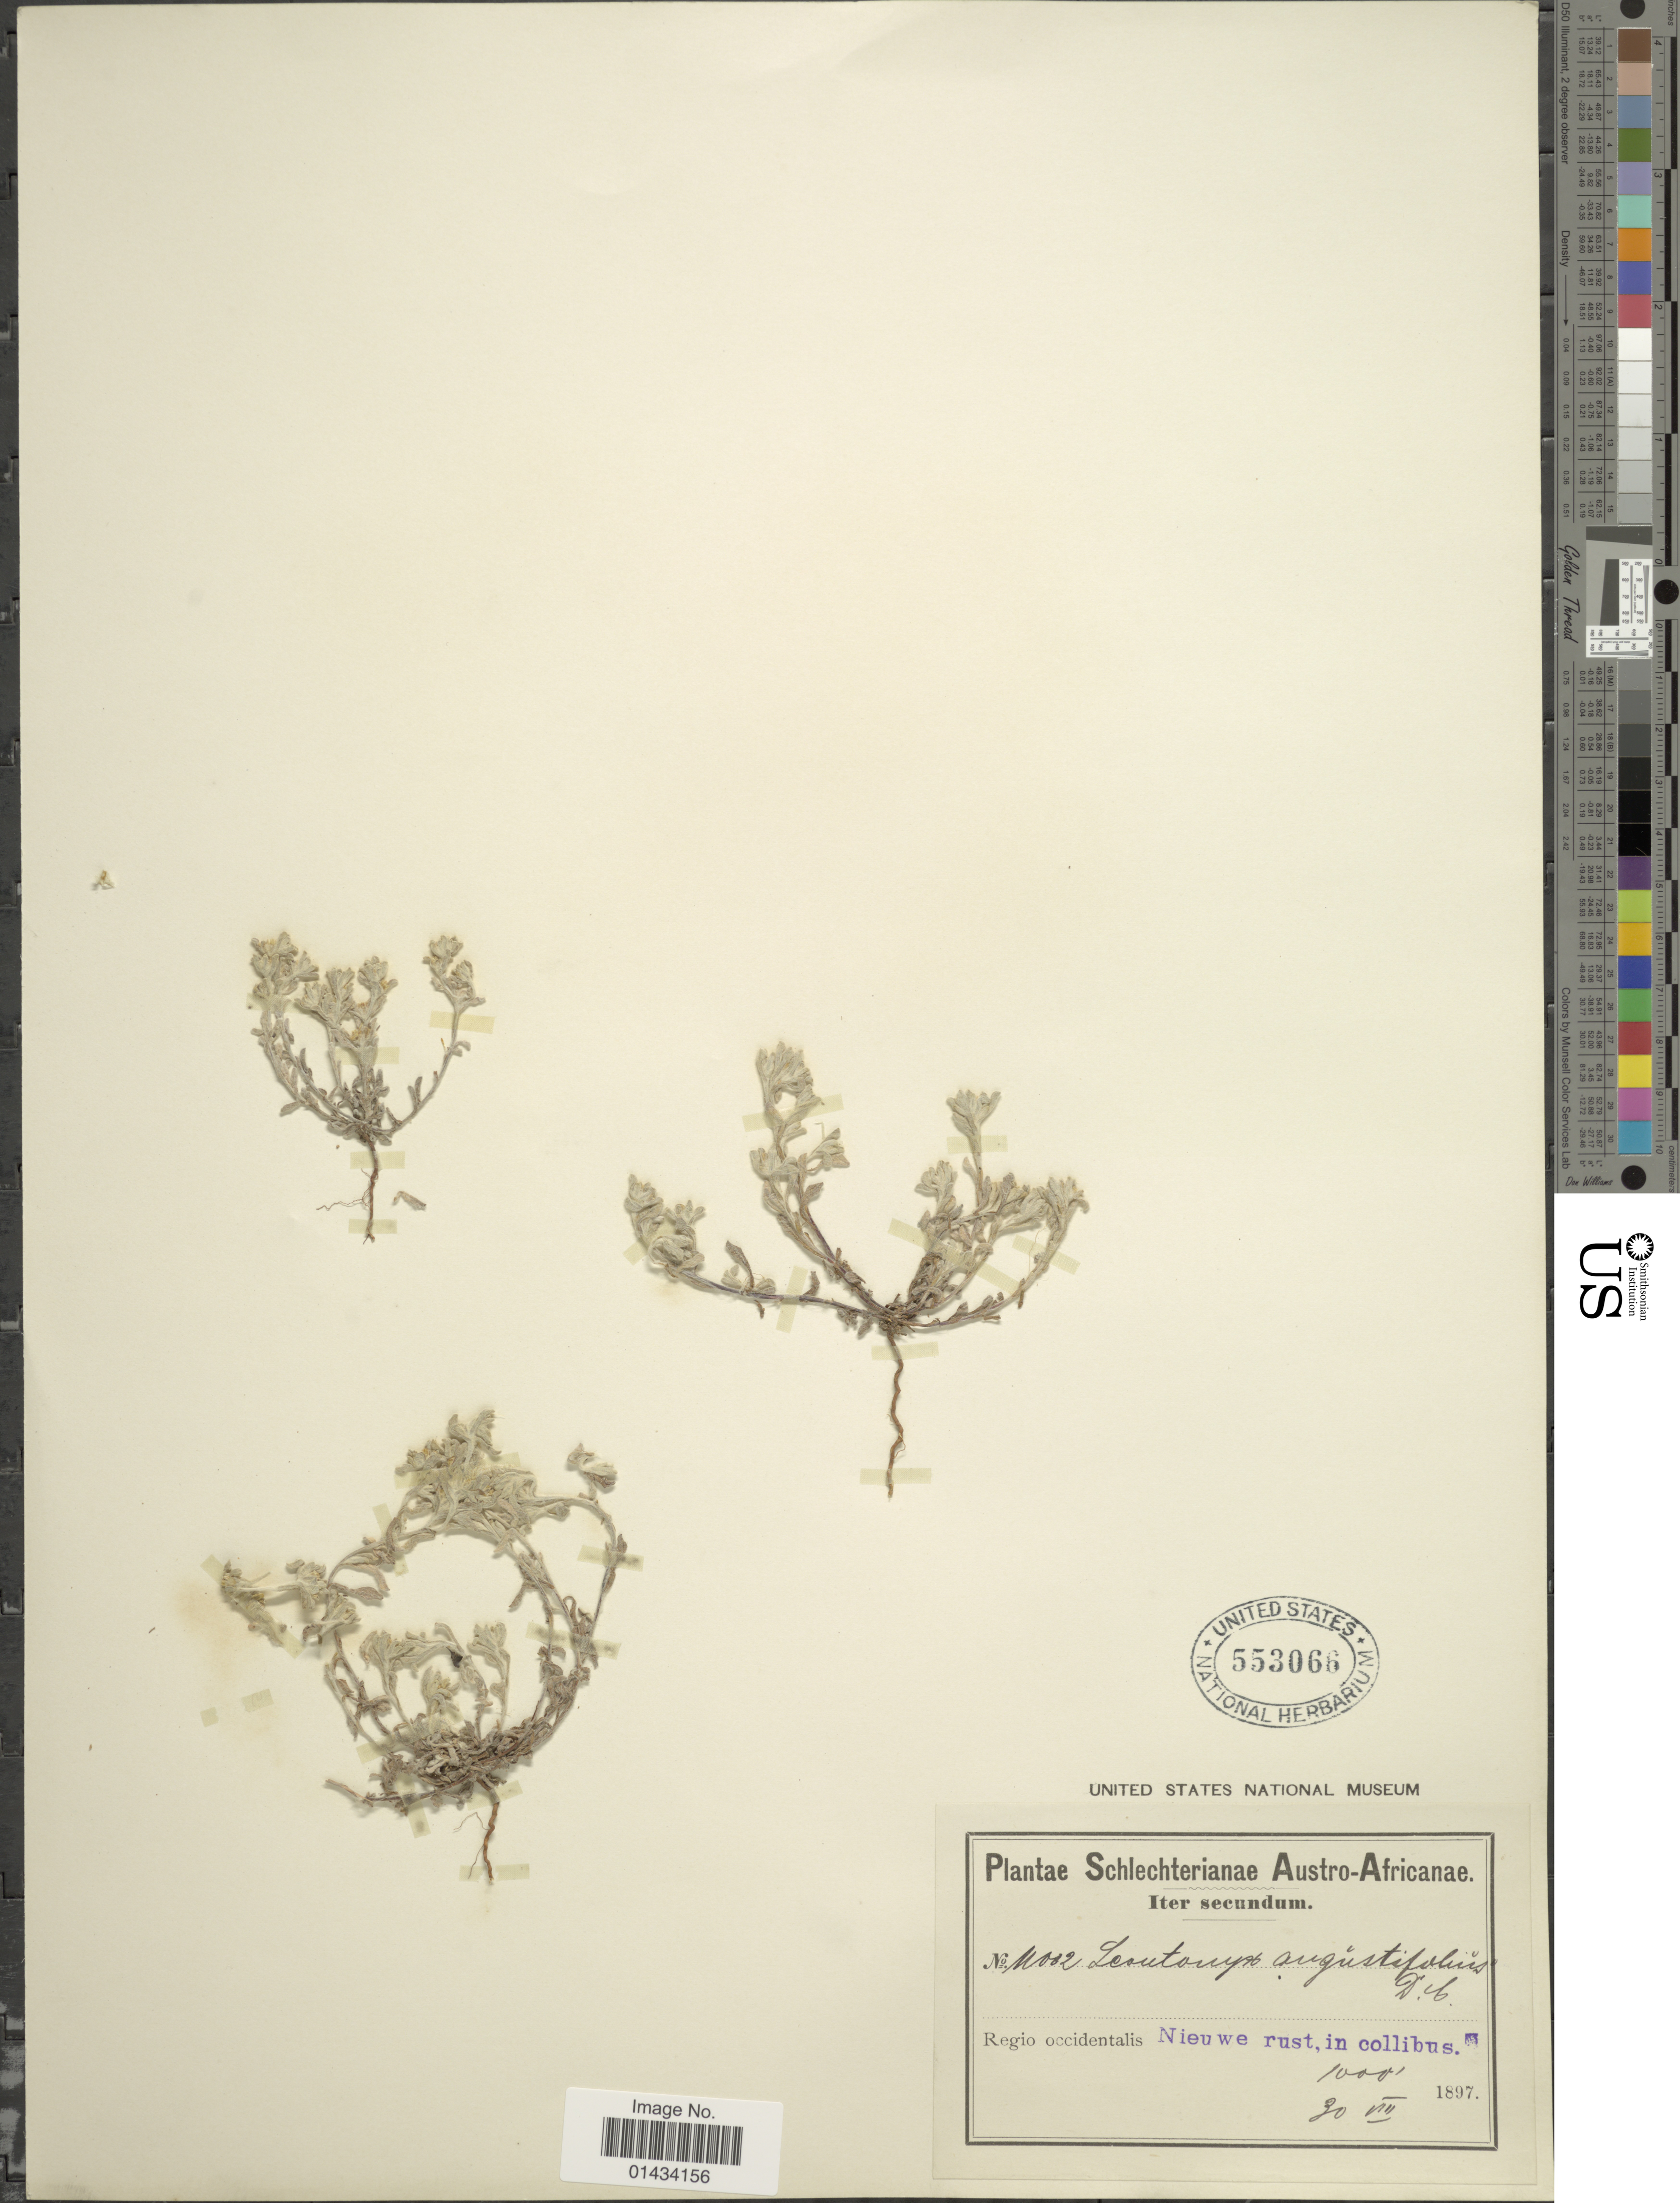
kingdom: Plantae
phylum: Tracheophyta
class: Magnoliopsida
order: Asterales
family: Asteraceae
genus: Leontonyx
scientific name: Leontonyx angustifolius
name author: DC.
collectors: Schlechter, --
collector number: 1002*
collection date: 1897-08-30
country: South Africa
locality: Austro-Africanae, Regio occidentalis, Nieuwe rust, in collibus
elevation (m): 305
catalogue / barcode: US 553066